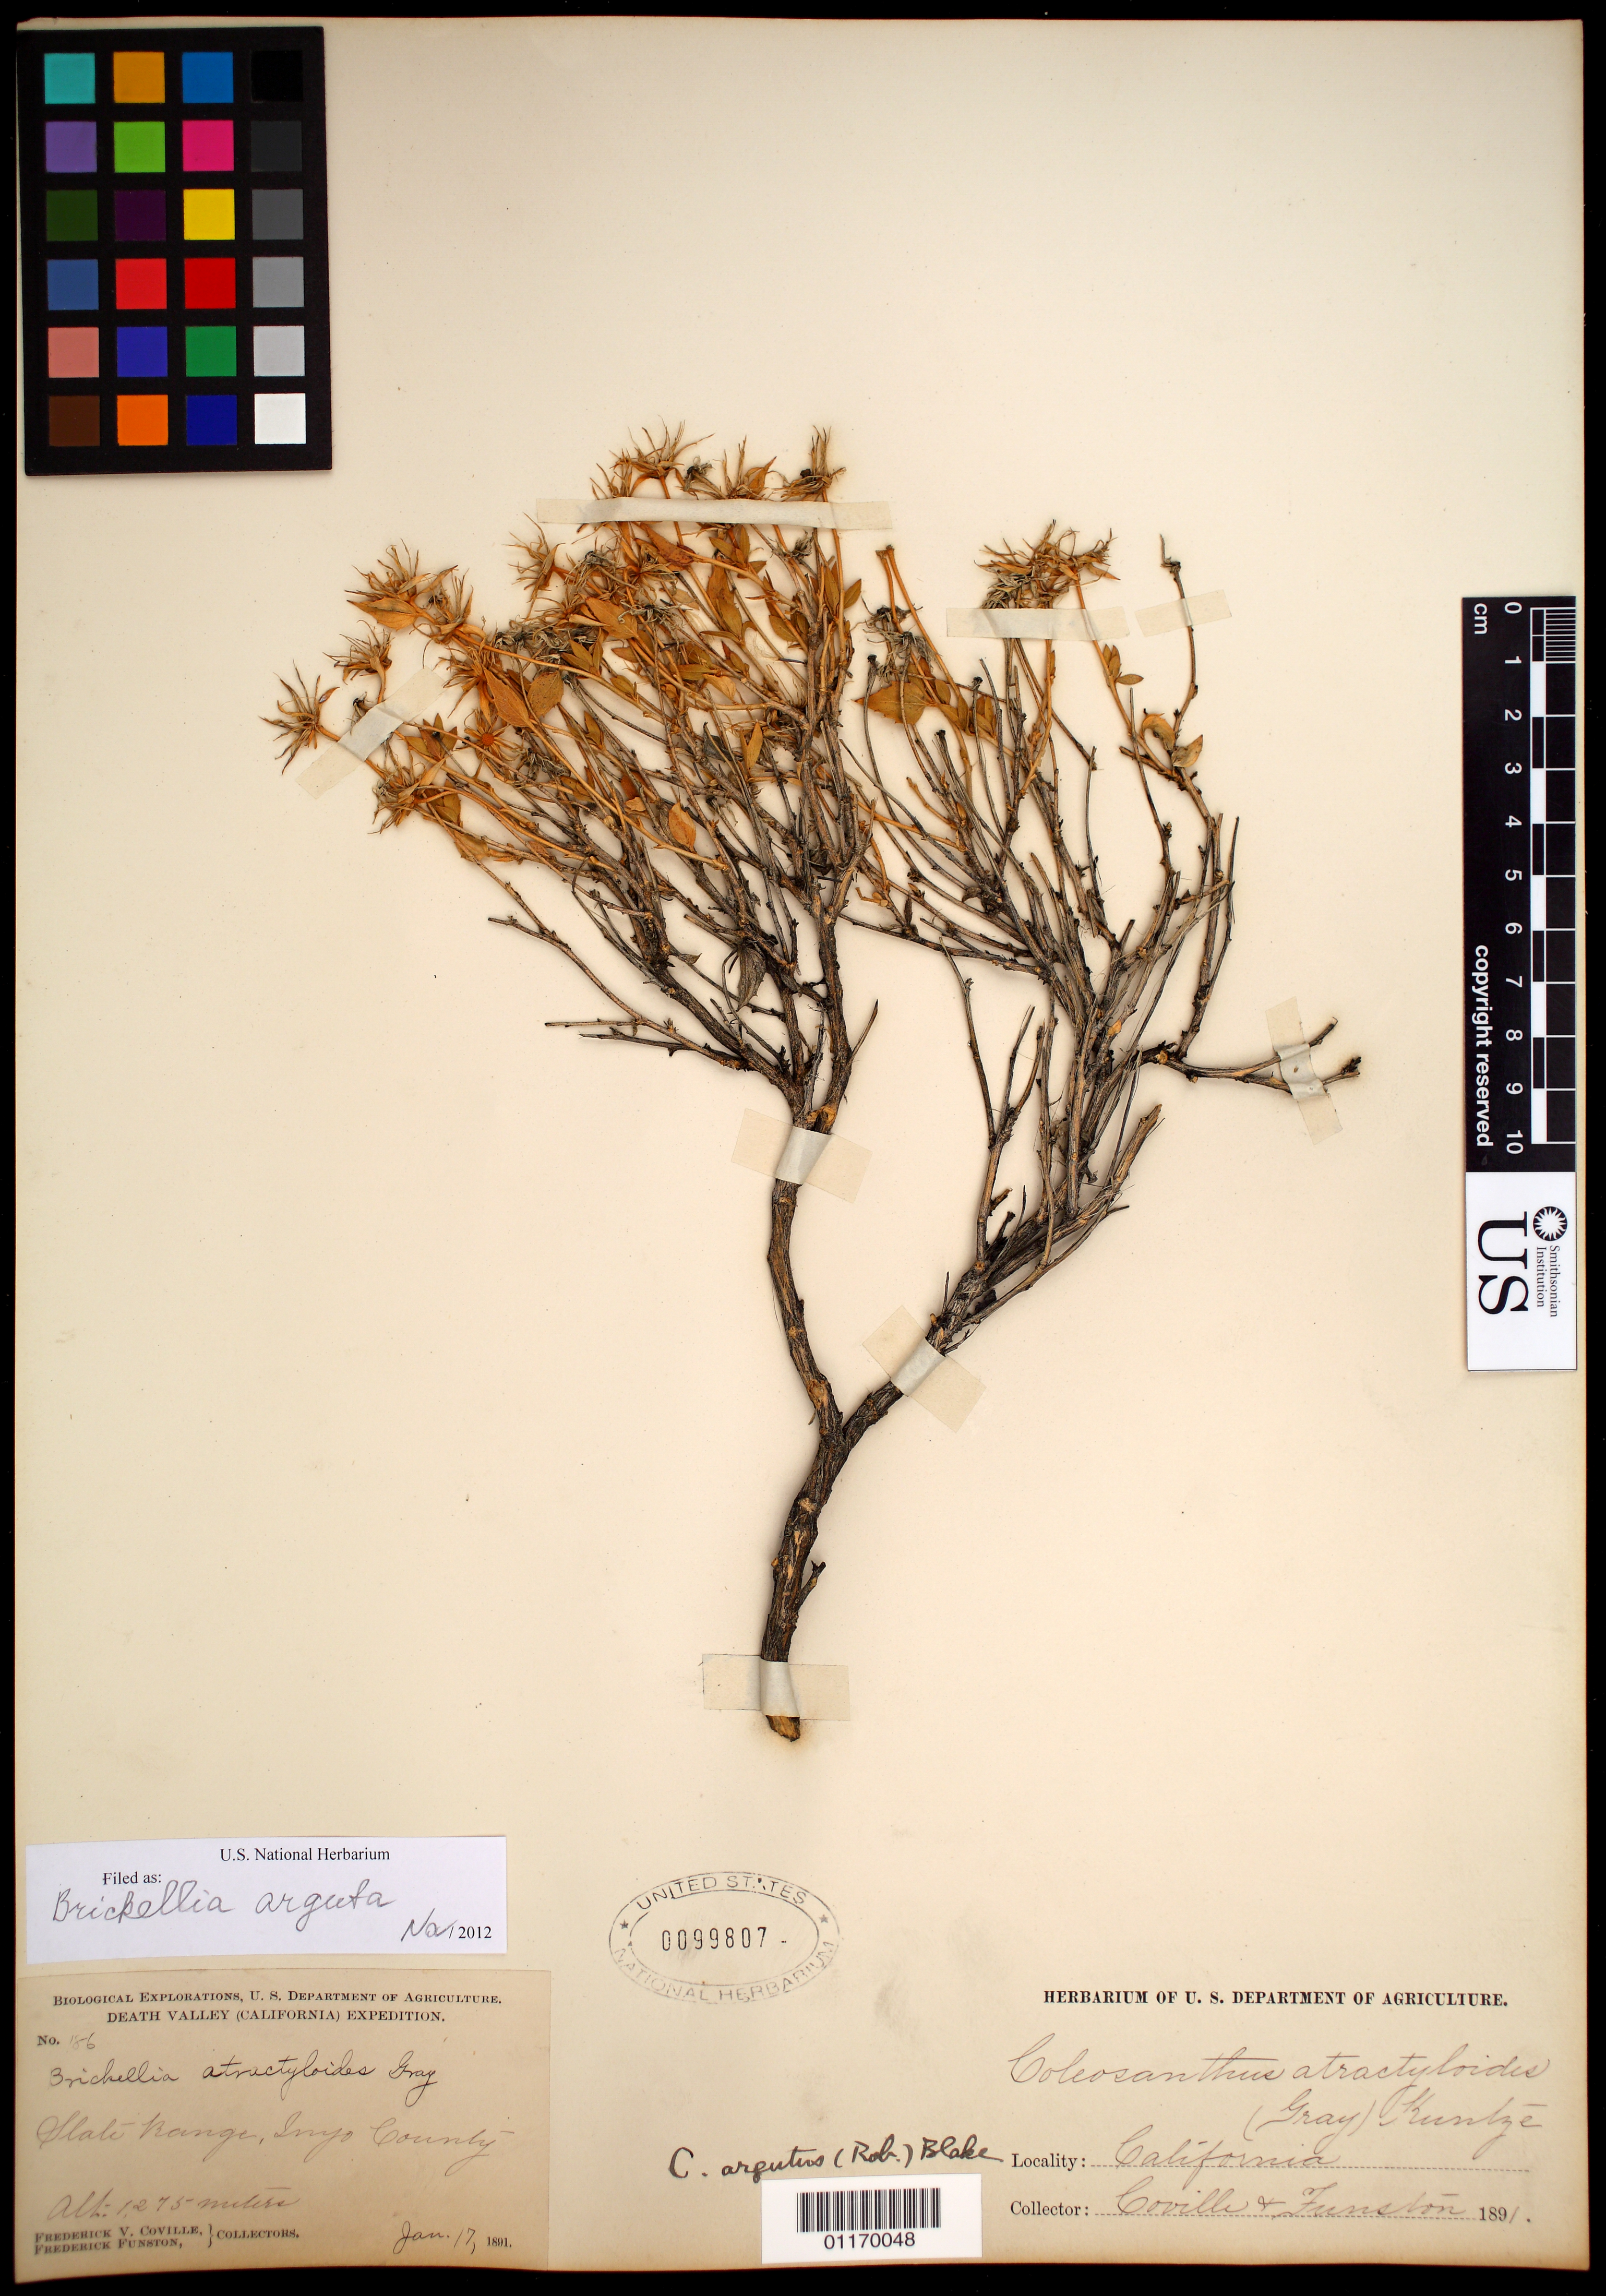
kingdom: Plantae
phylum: Tracheophyta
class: Magnoliopsida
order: Asterales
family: Asteraceae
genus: Brickellia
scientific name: Brickellia arguta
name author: B.L. Rob.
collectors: F. V. Coville & F. Funston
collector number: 186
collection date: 1891-06-17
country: United States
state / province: California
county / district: Inyo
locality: Slate Range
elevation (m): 1275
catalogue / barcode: US 99807